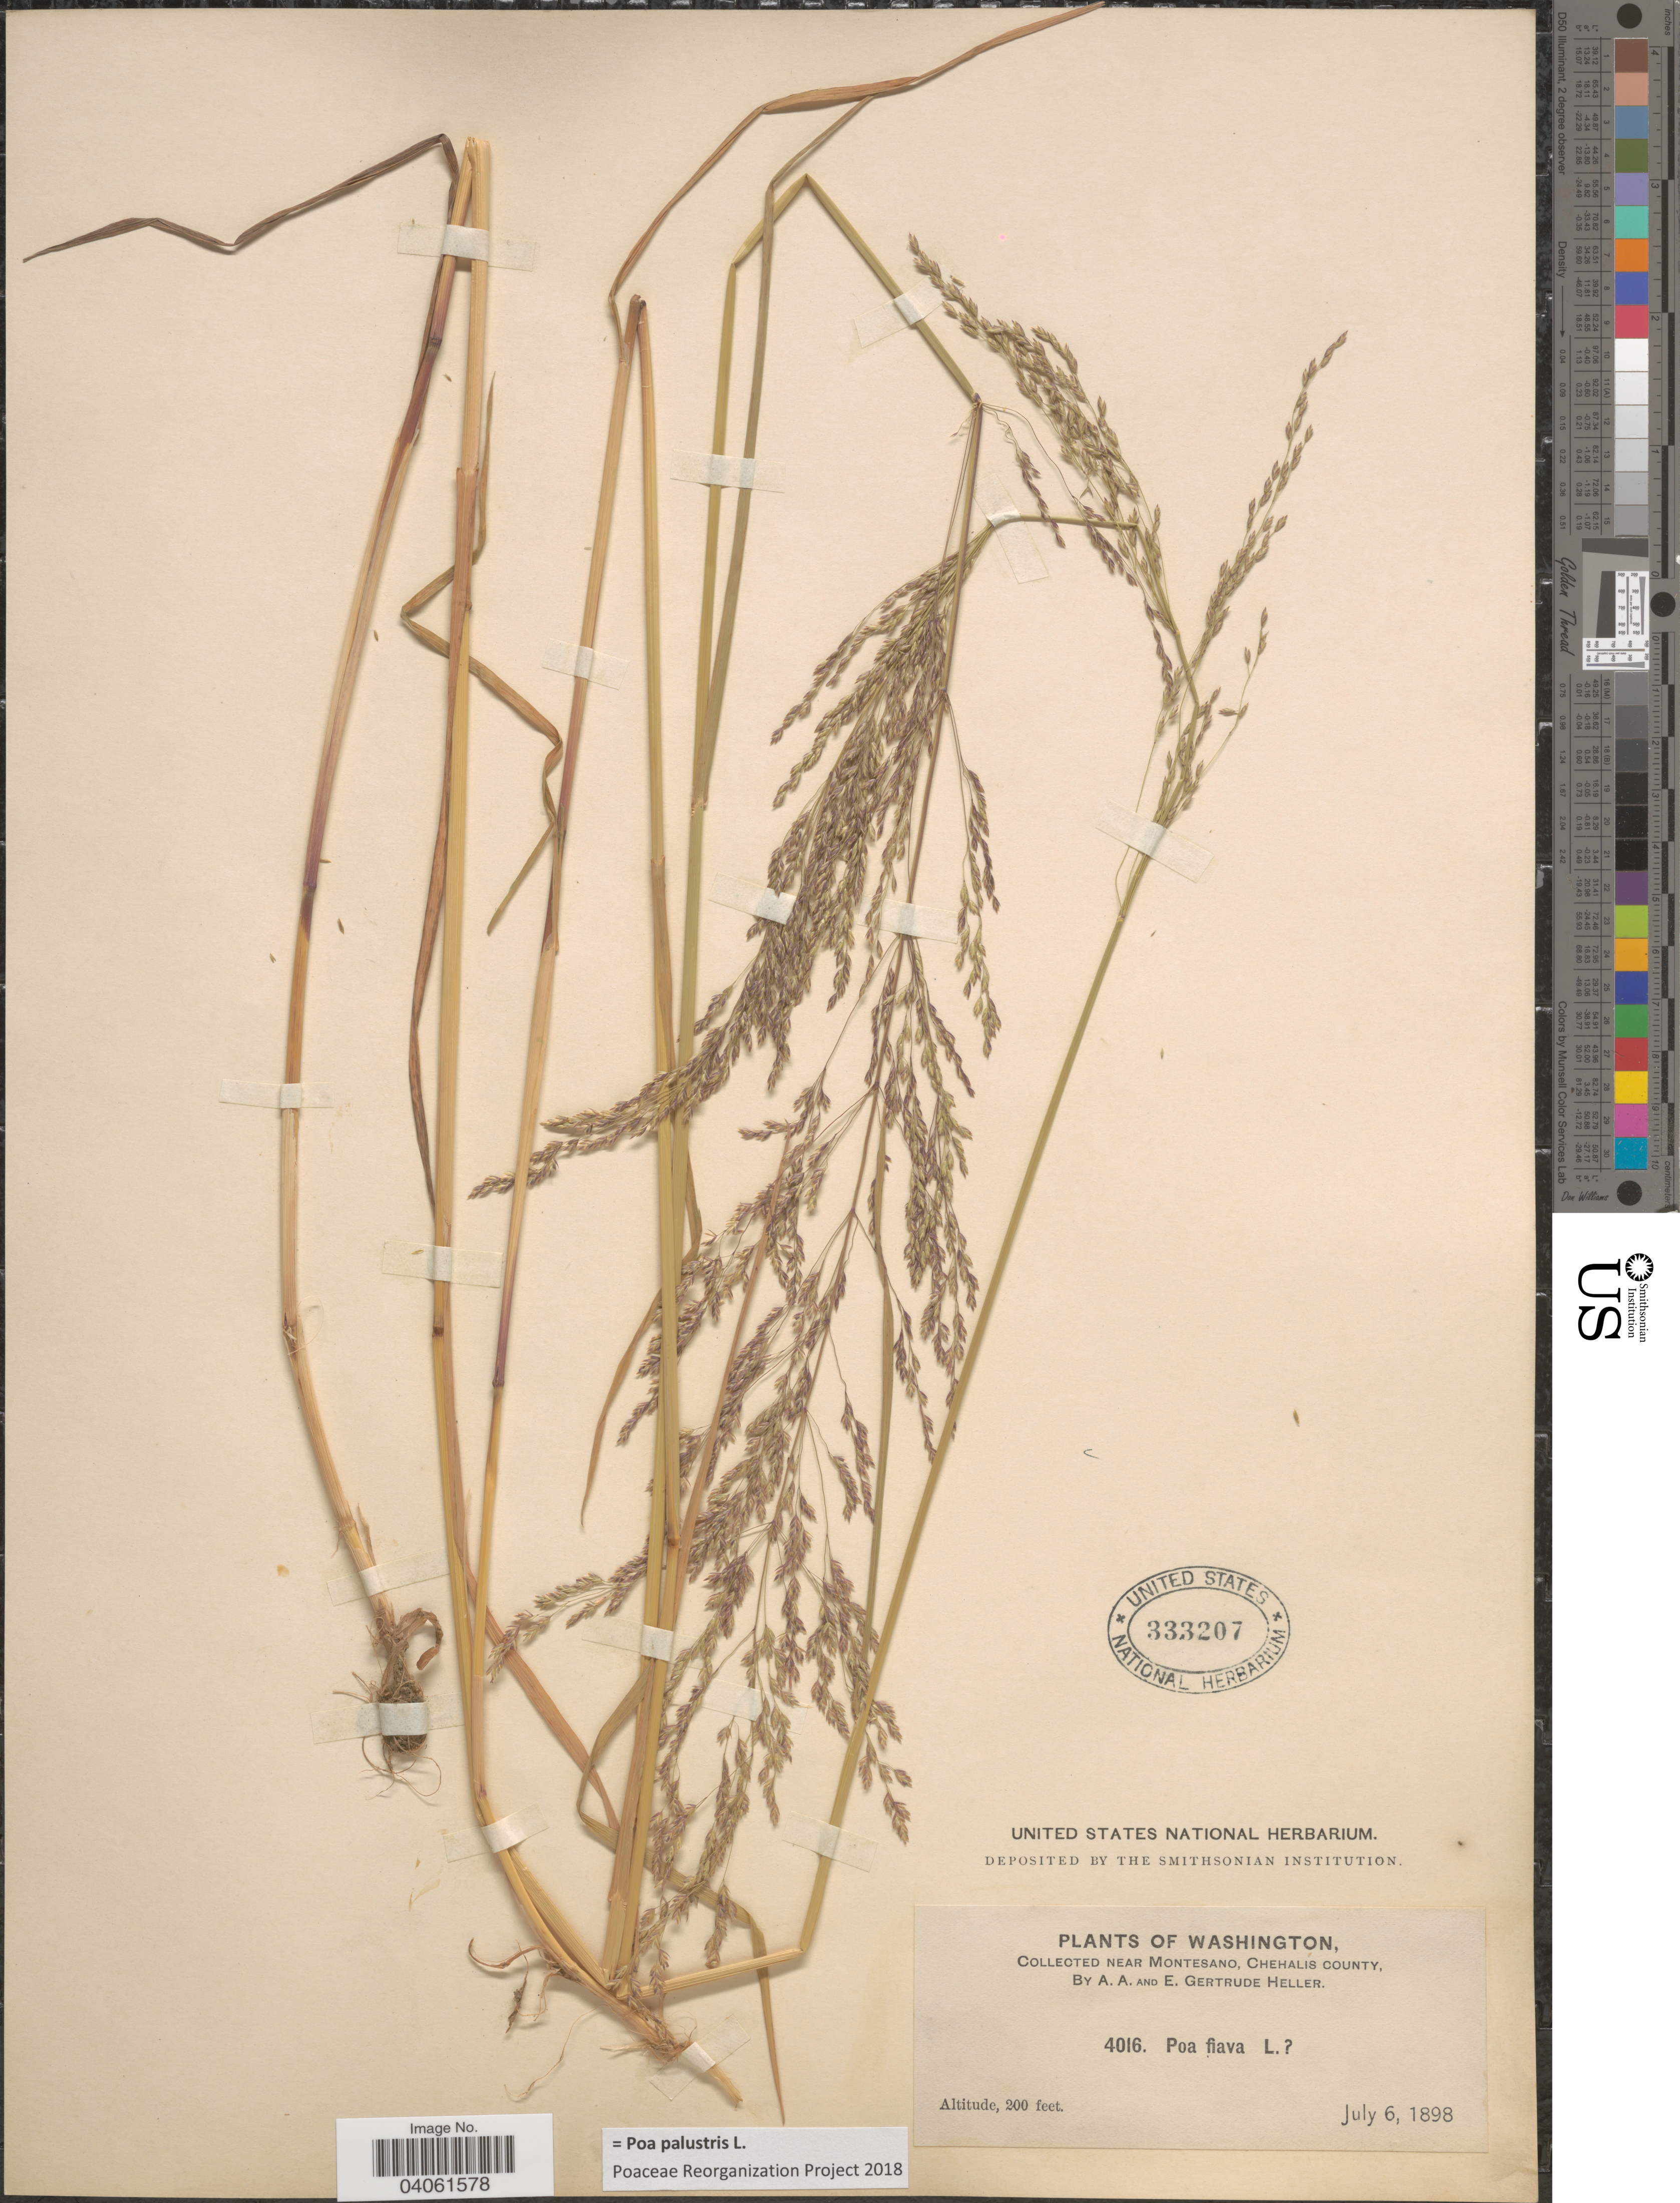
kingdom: Plantae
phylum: Tracheophyta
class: Liliopsida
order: Poales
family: Poaceae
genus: Poa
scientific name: Poa palustris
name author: L.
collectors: A. A. Heller & E. G. Heller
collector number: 4016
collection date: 1898-07-06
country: United States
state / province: Washington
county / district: Grays Harbor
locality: Near Montesano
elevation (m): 61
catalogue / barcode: US 333207